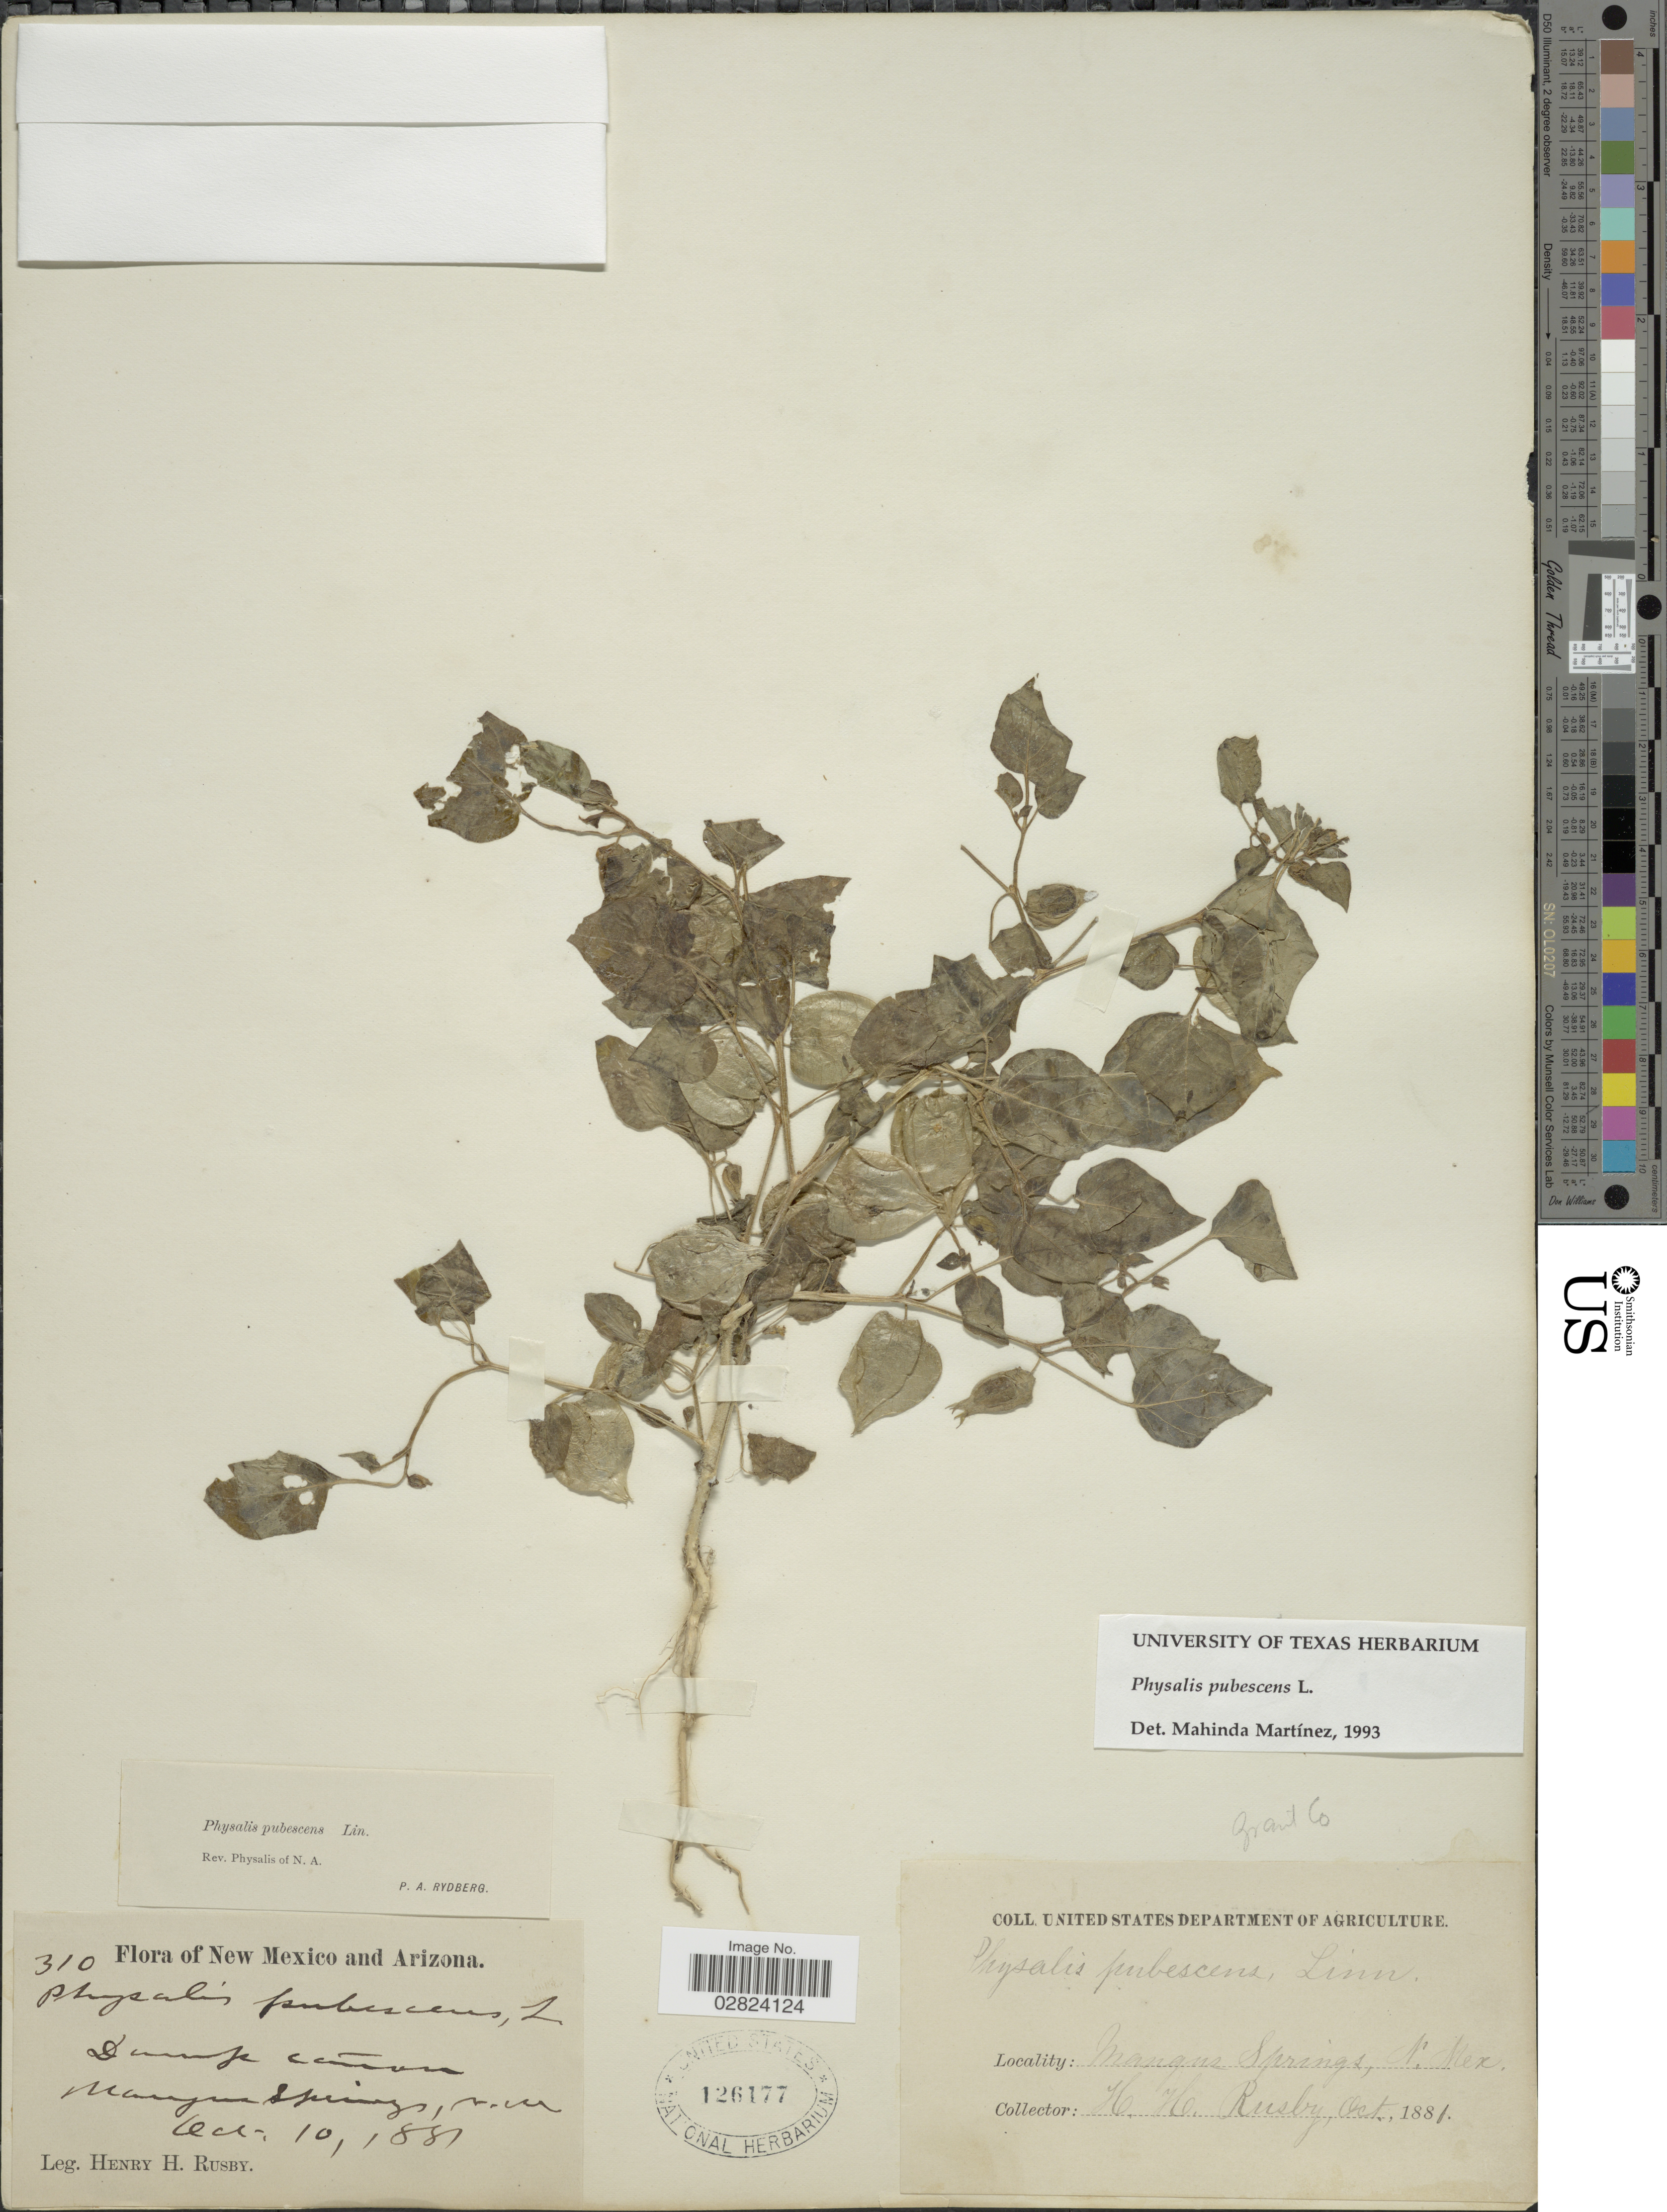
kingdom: Plantae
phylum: Tracheophyta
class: Magnoliopsida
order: Solanales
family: Solanaceae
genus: Physalis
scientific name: Physalis pubescens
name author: L.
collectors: H. H. Rusby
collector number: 310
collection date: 1881-10-10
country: United States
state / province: New Mexico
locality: Damp cañon. Mangne Springs.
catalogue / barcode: US 126177